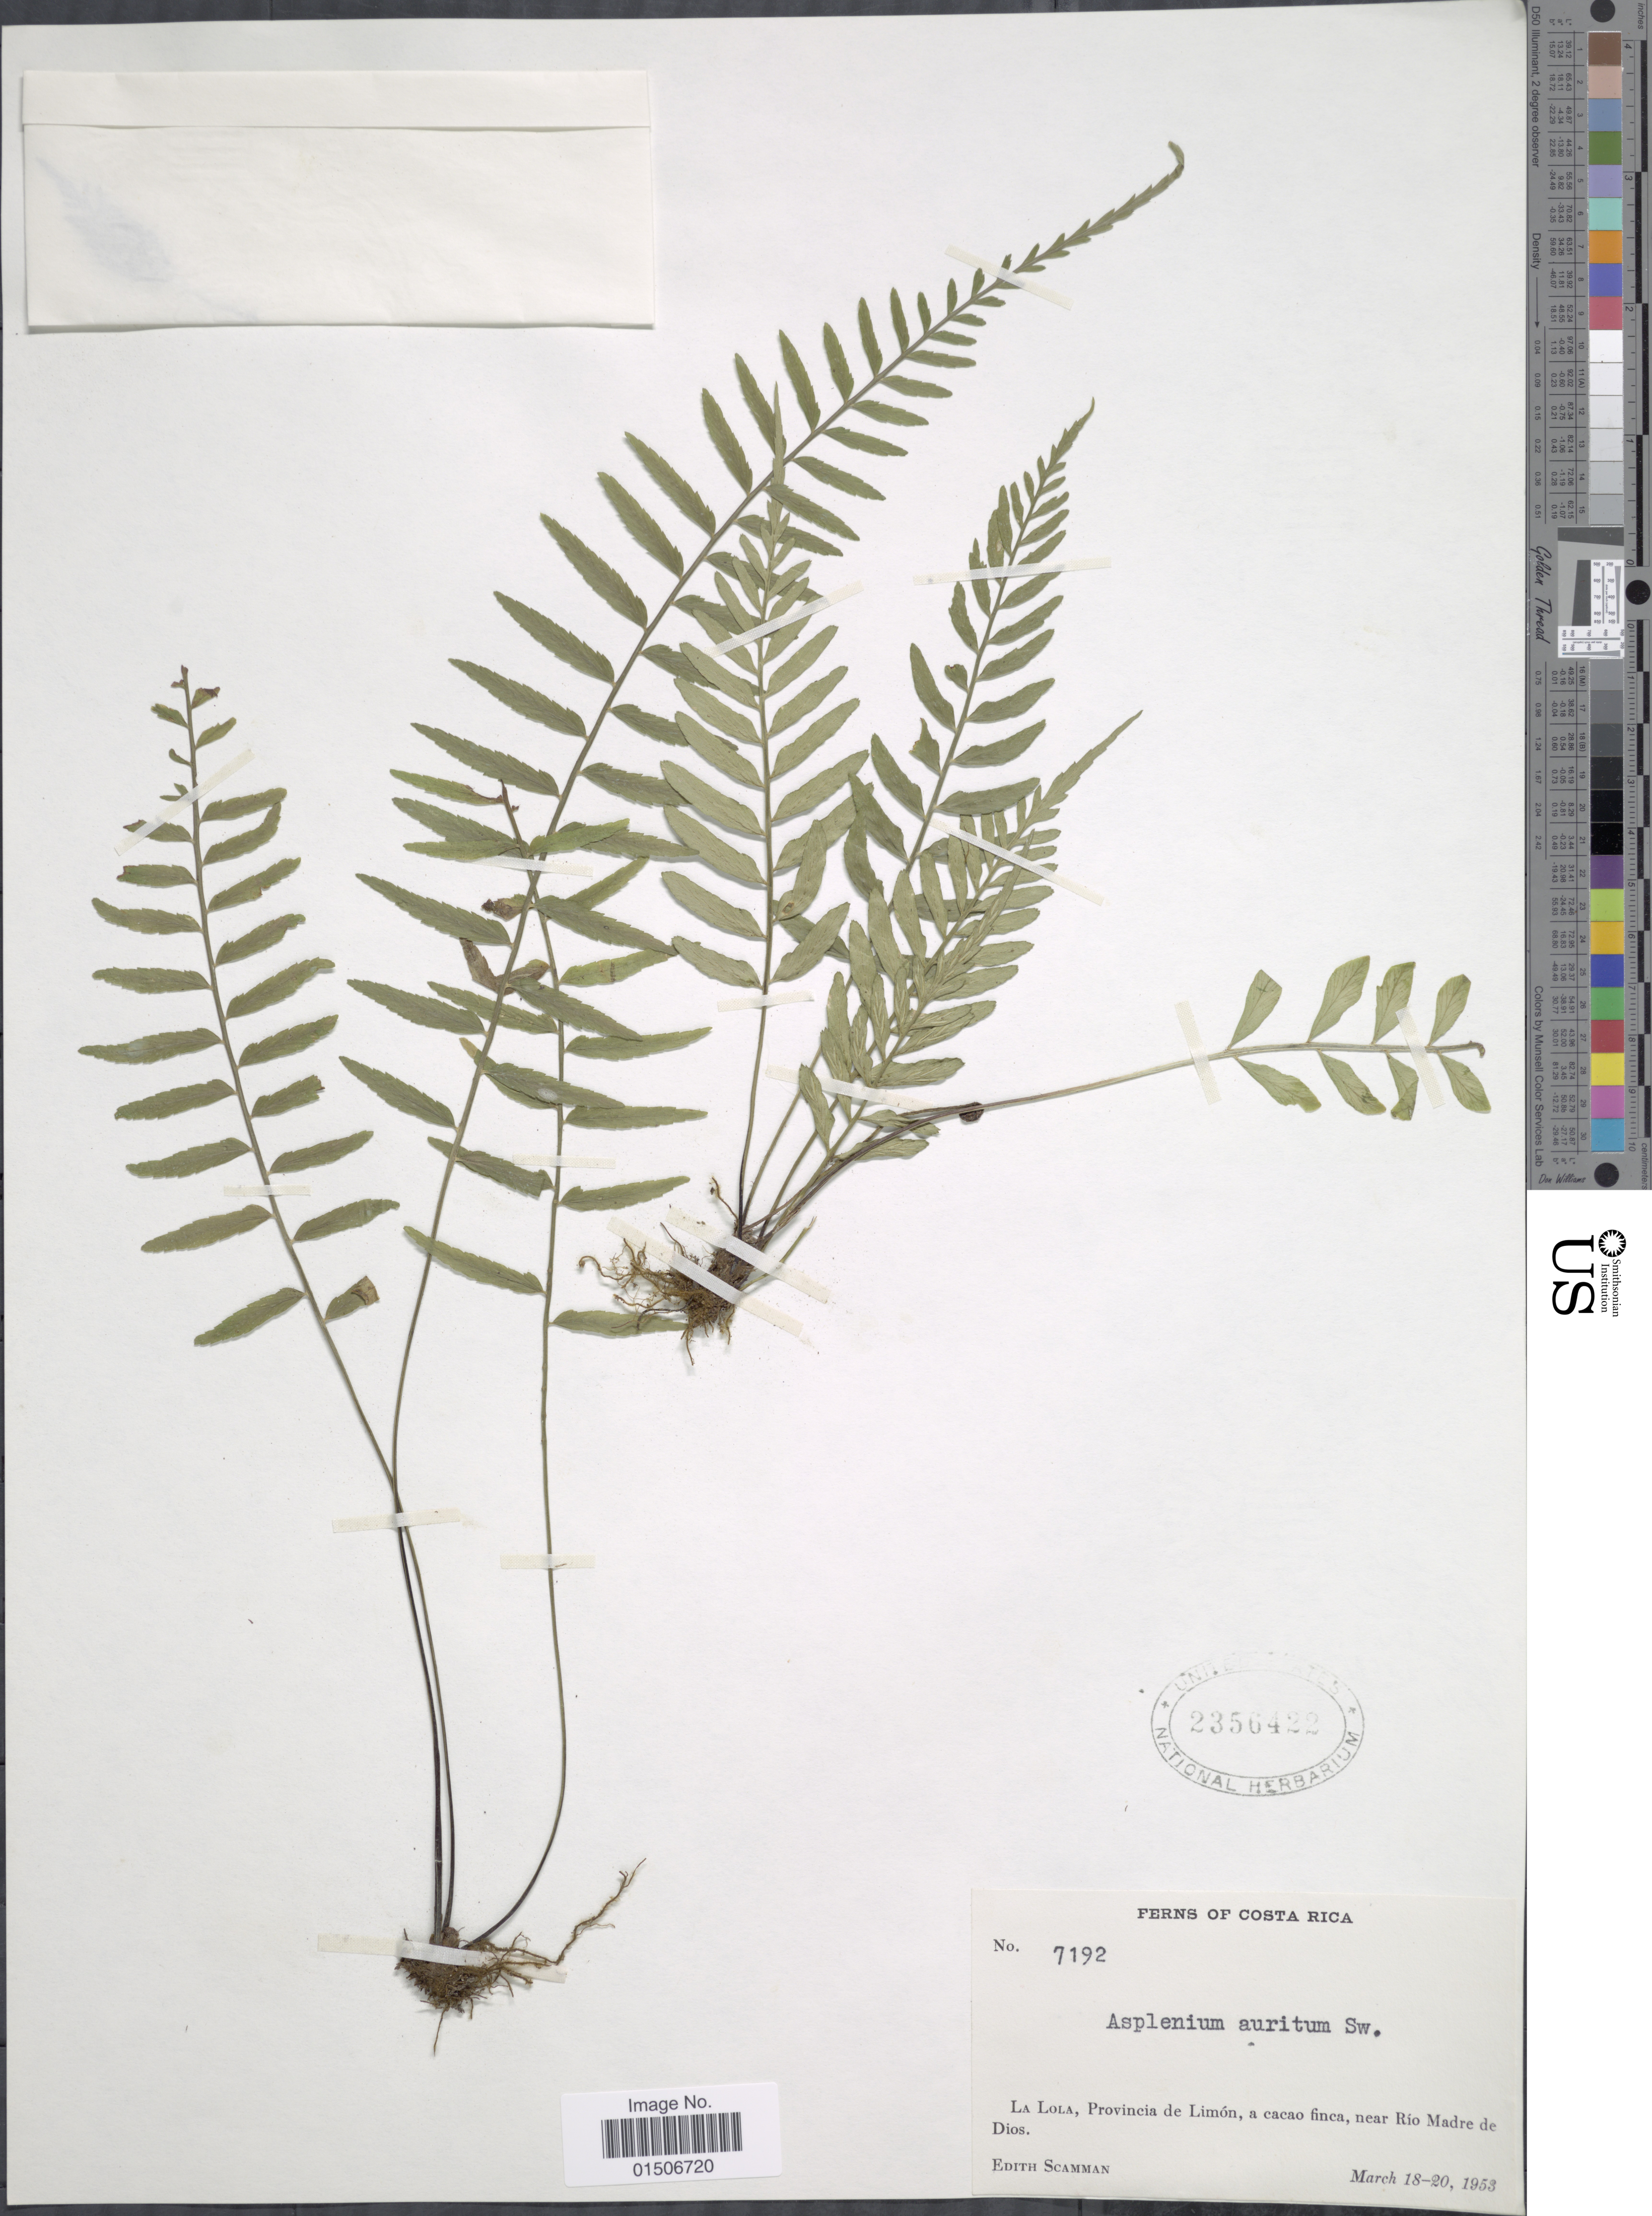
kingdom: Plantae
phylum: Tracheophyta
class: Polypodiopsida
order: Polypodiales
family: Aspleniaceae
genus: Asplenium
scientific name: Asplenium levyi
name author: E. Fourn.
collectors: E. Scamman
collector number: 7192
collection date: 1953-03-18/1953-03-20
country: Costa Rica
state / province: Limón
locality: La Lola, a caco finca, near Río Madre de Dios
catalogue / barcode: US 2356422